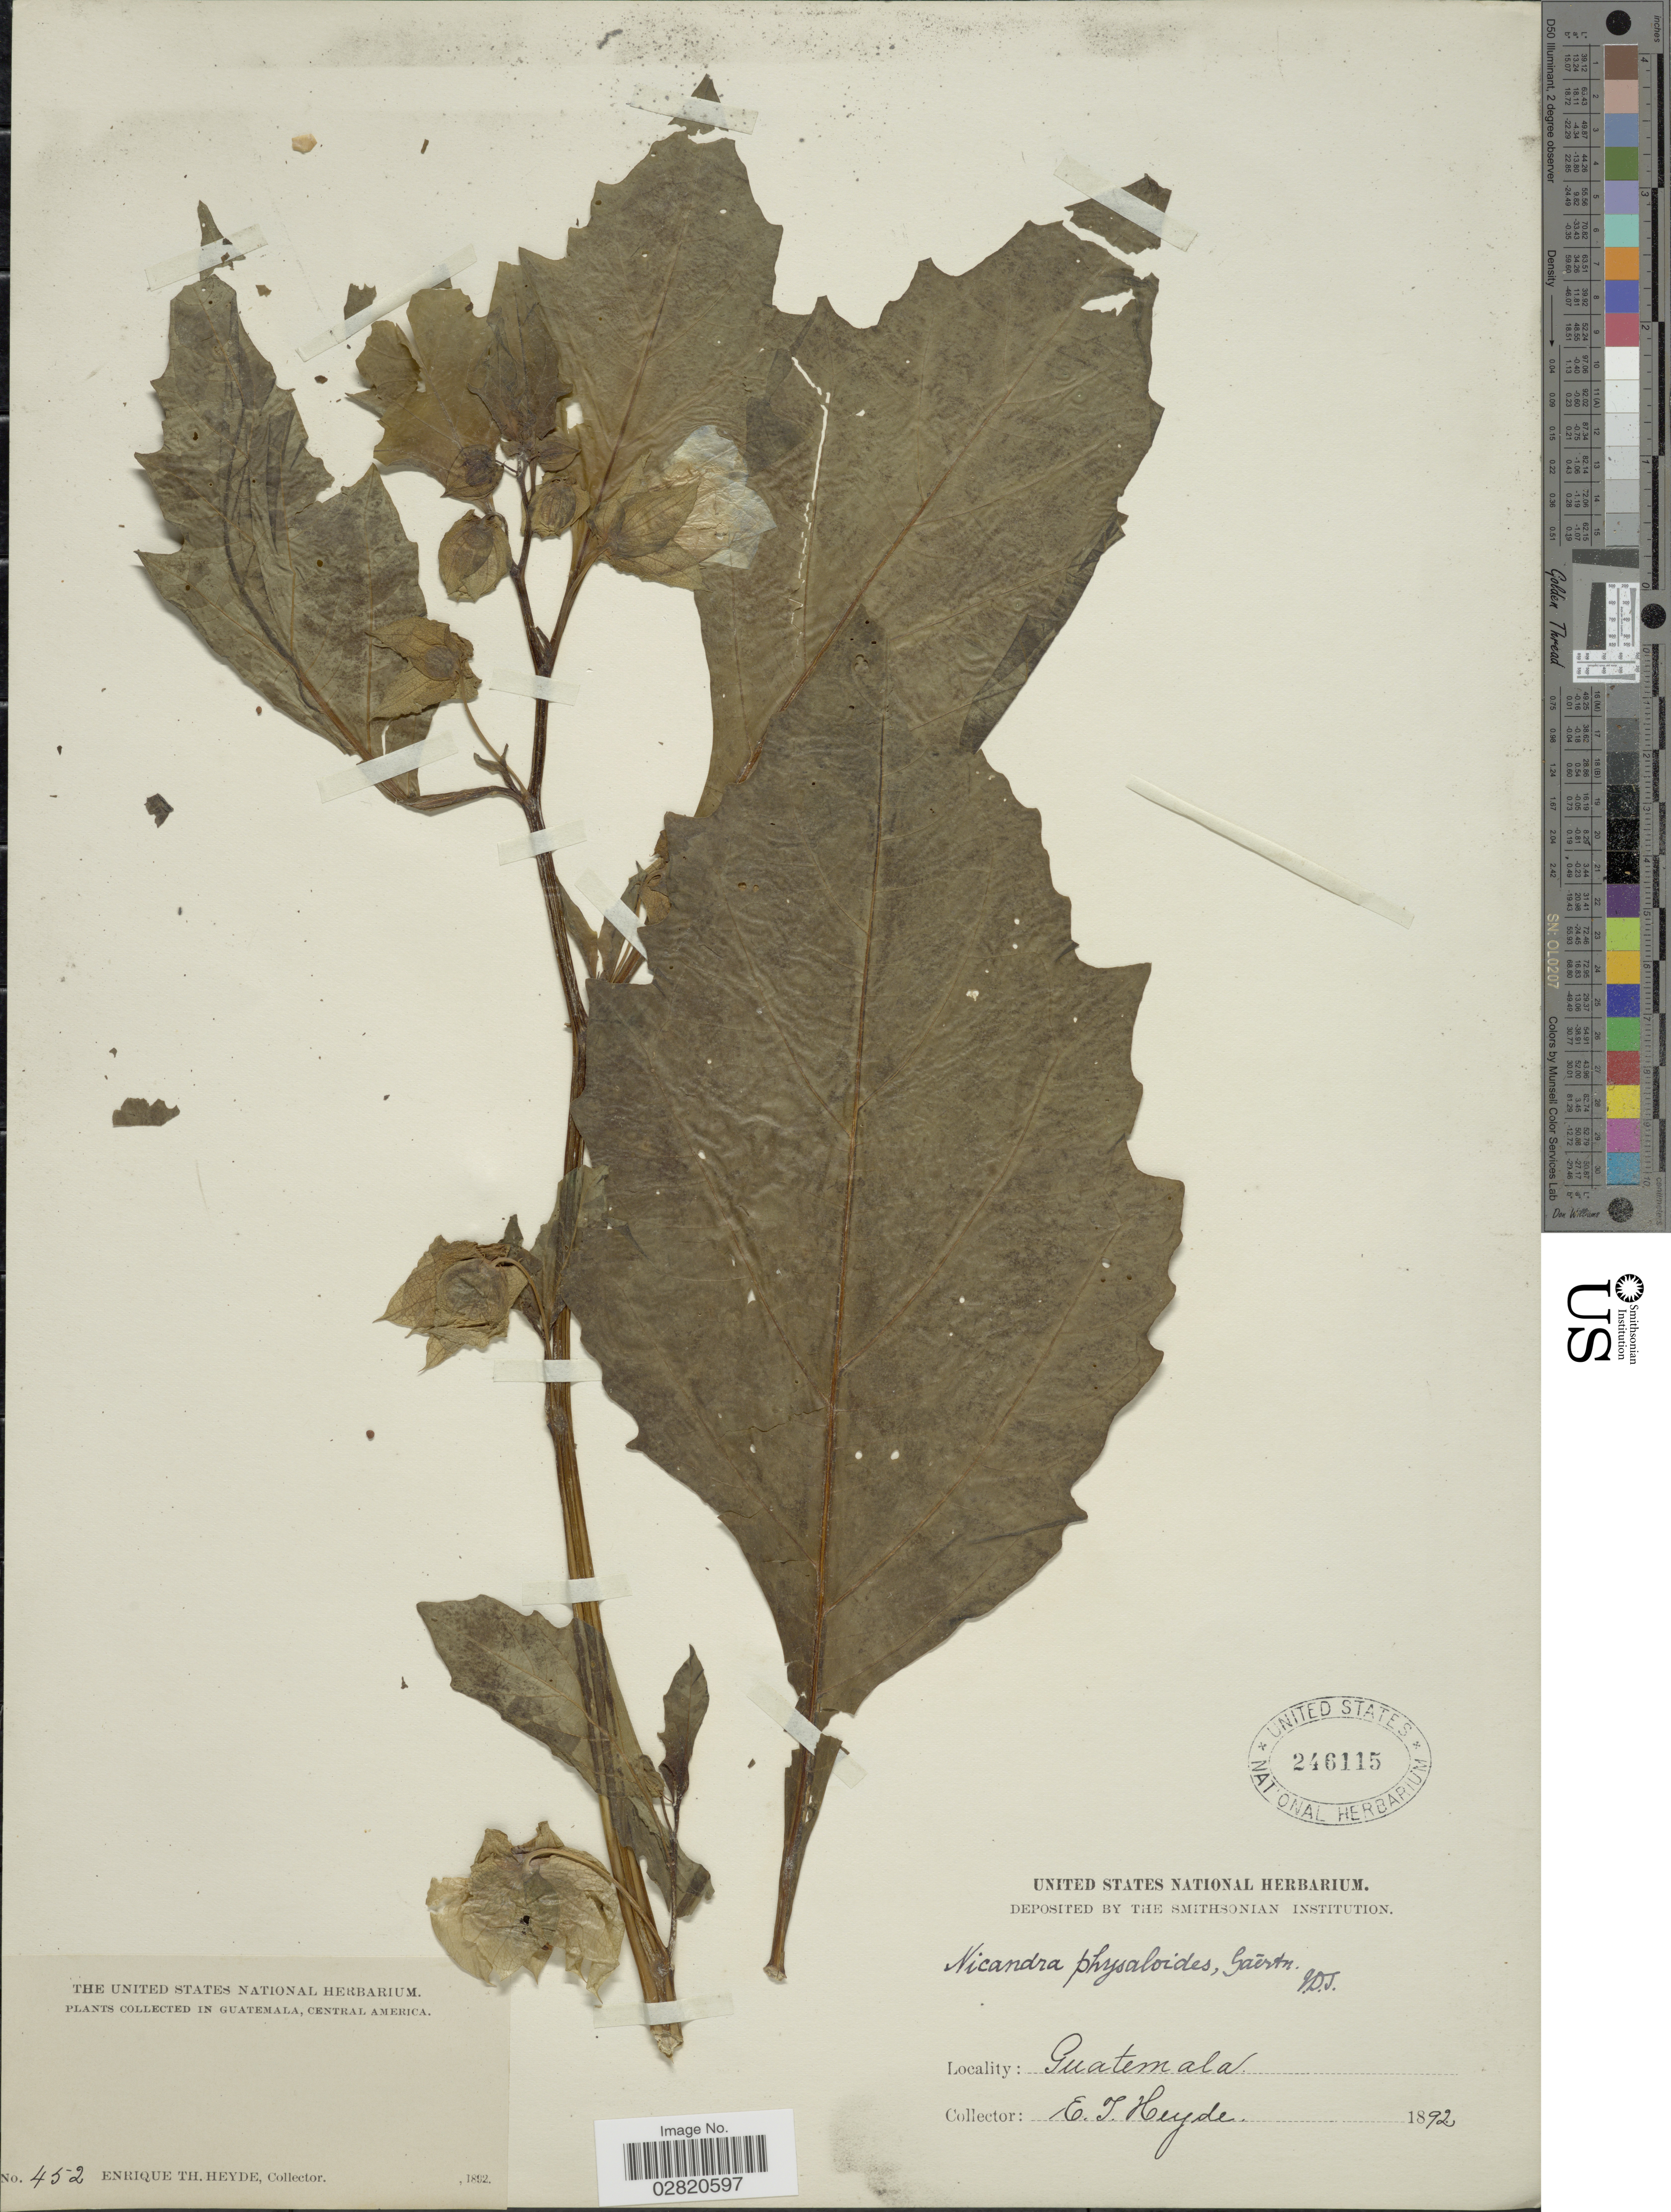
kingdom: Plantae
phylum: Tracheophyta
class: Magnoliopsida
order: Solanales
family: Solanaceae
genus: Nicandra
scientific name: Nicandra physalodes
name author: (L.) Gaertn.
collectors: E. T. Heyde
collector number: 452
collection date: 1892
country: Guatemala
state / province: Guatemala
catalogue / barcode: US 246115